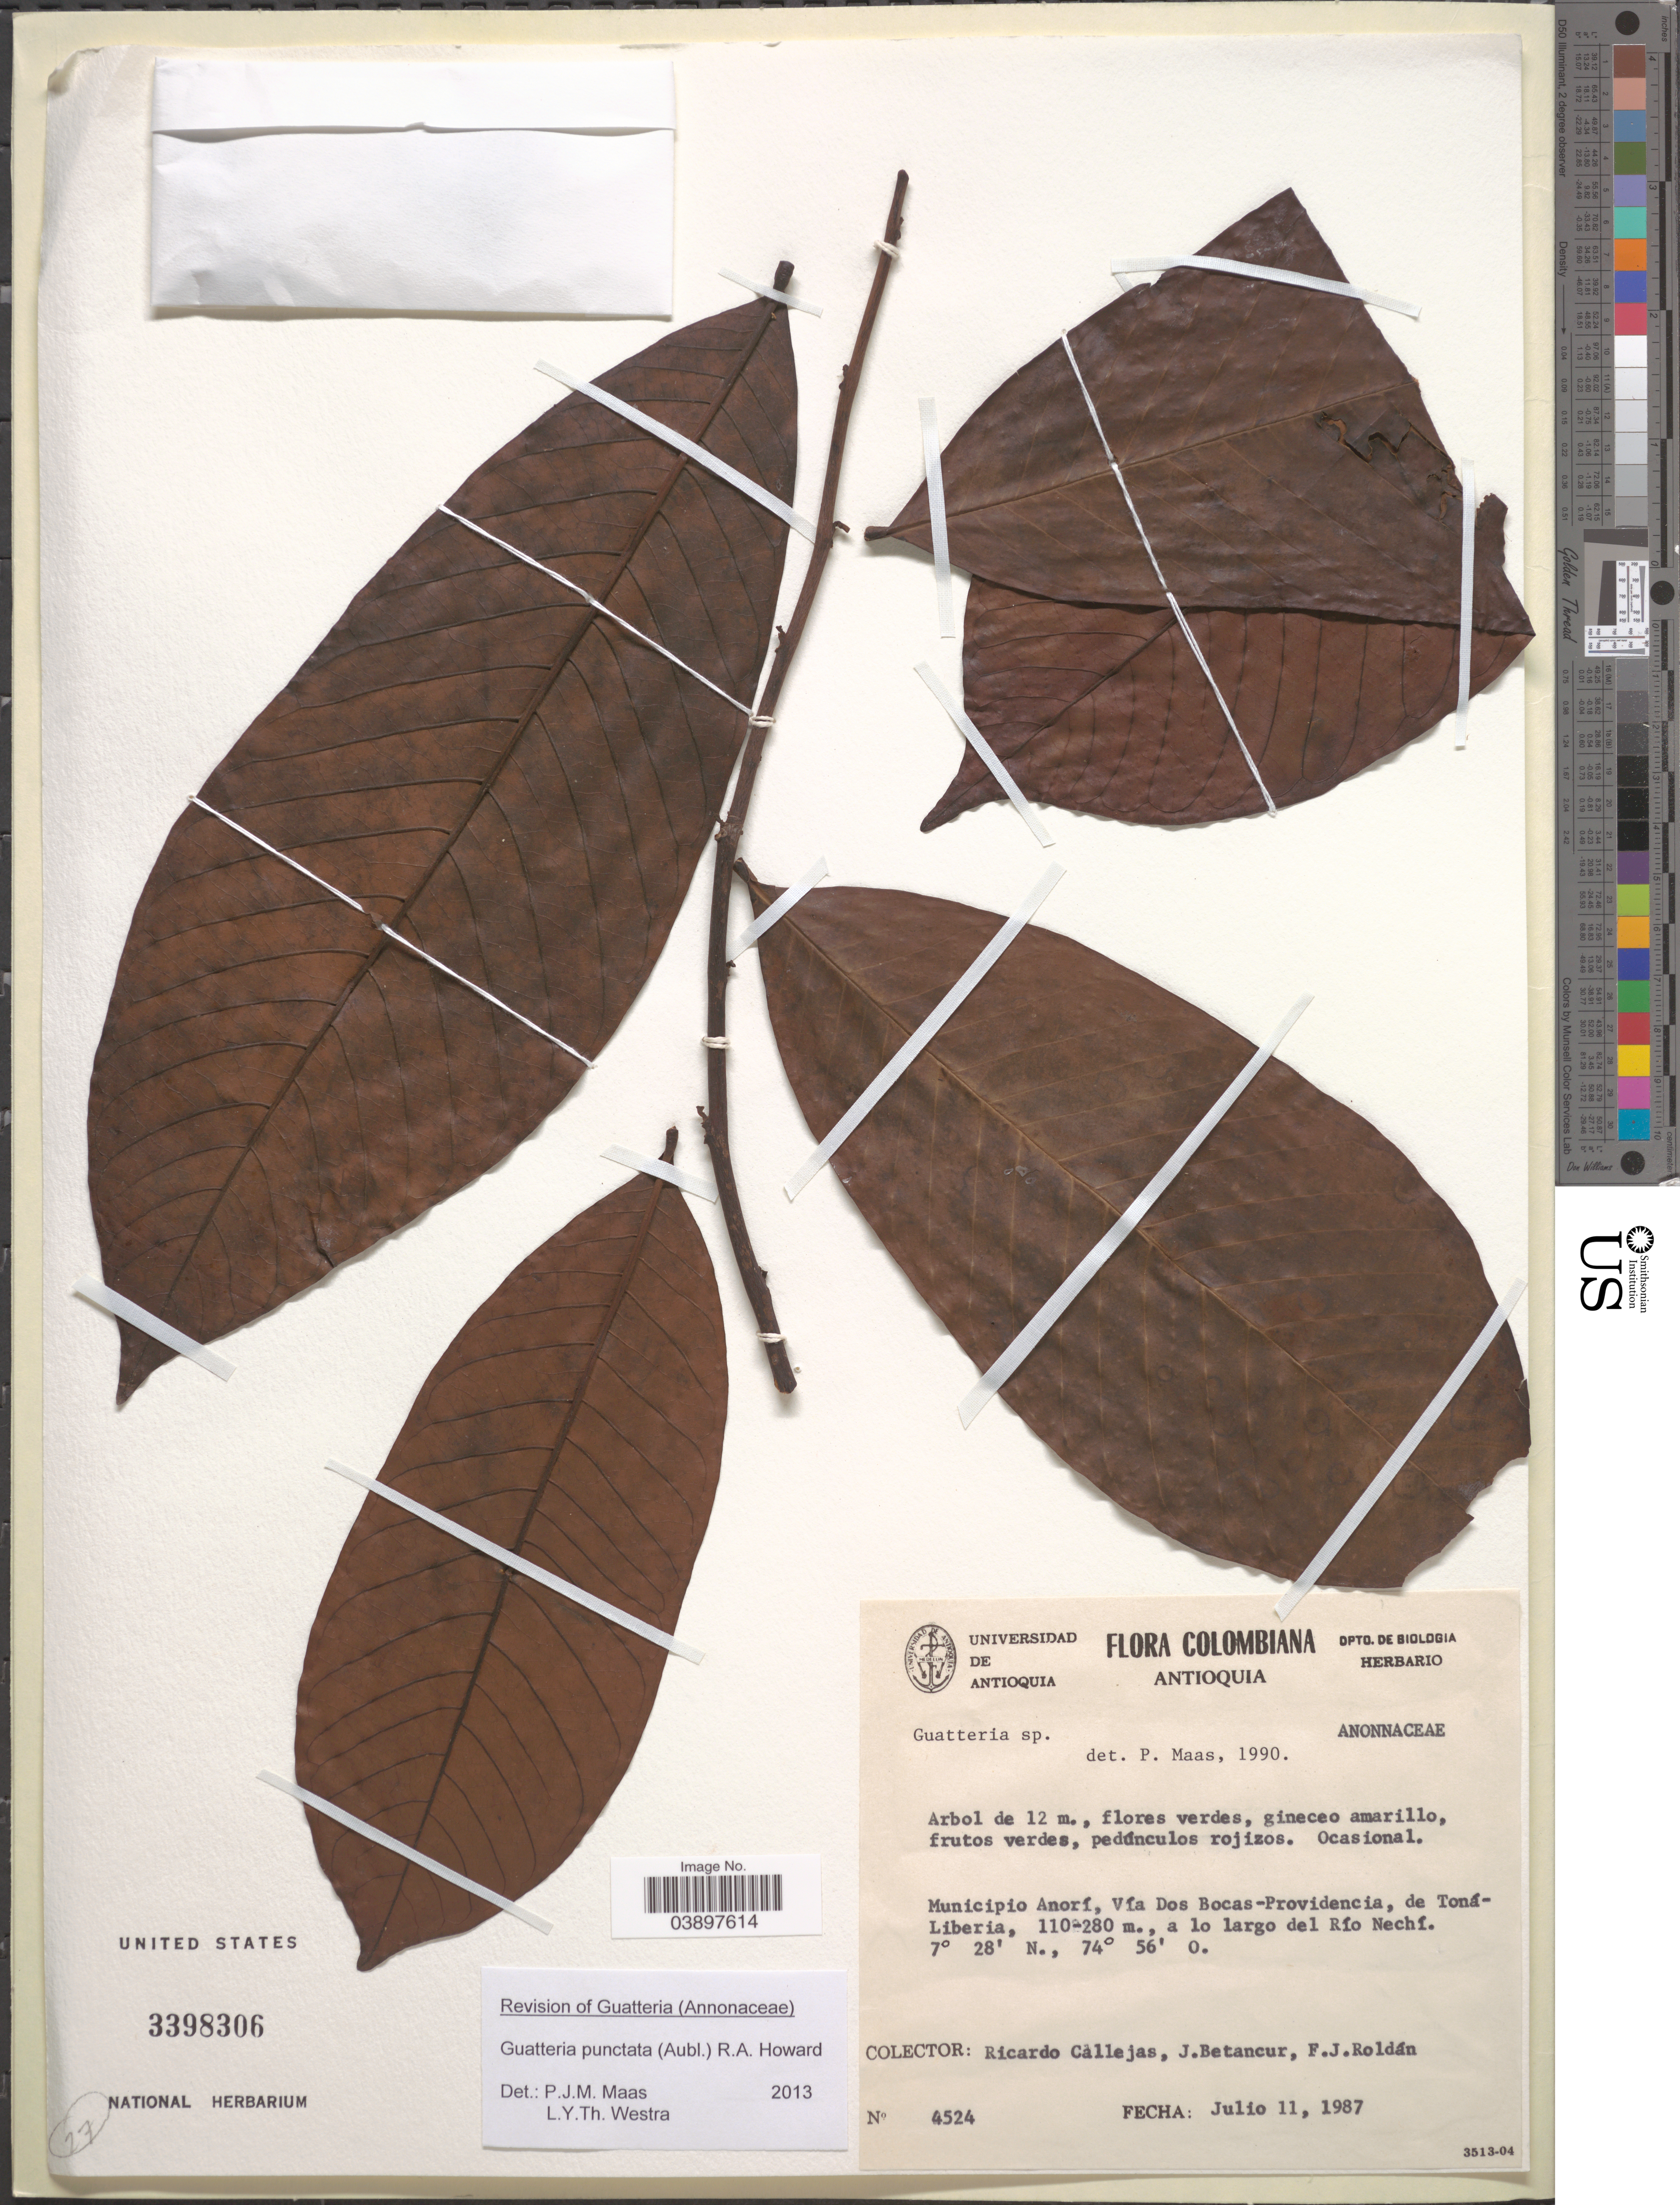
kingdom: Plantae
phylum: Tracheophyta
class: Magnoliopsida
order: Magnoliales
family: Annonaceae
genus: Guatteria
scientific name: Guatteria punctata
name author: (Aubl.) R.A. Howard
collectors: R. Callejas, J. Betancur & F. J. Roldán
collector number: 4524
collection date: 1987-07-11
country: Colombia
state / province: Antioquia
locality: Municipio Anorí, Vía Dos Bocas-Providencia, de Toná-Liberia, a lo largo del Río Nechí.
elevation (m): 110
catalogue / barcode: US 3398306